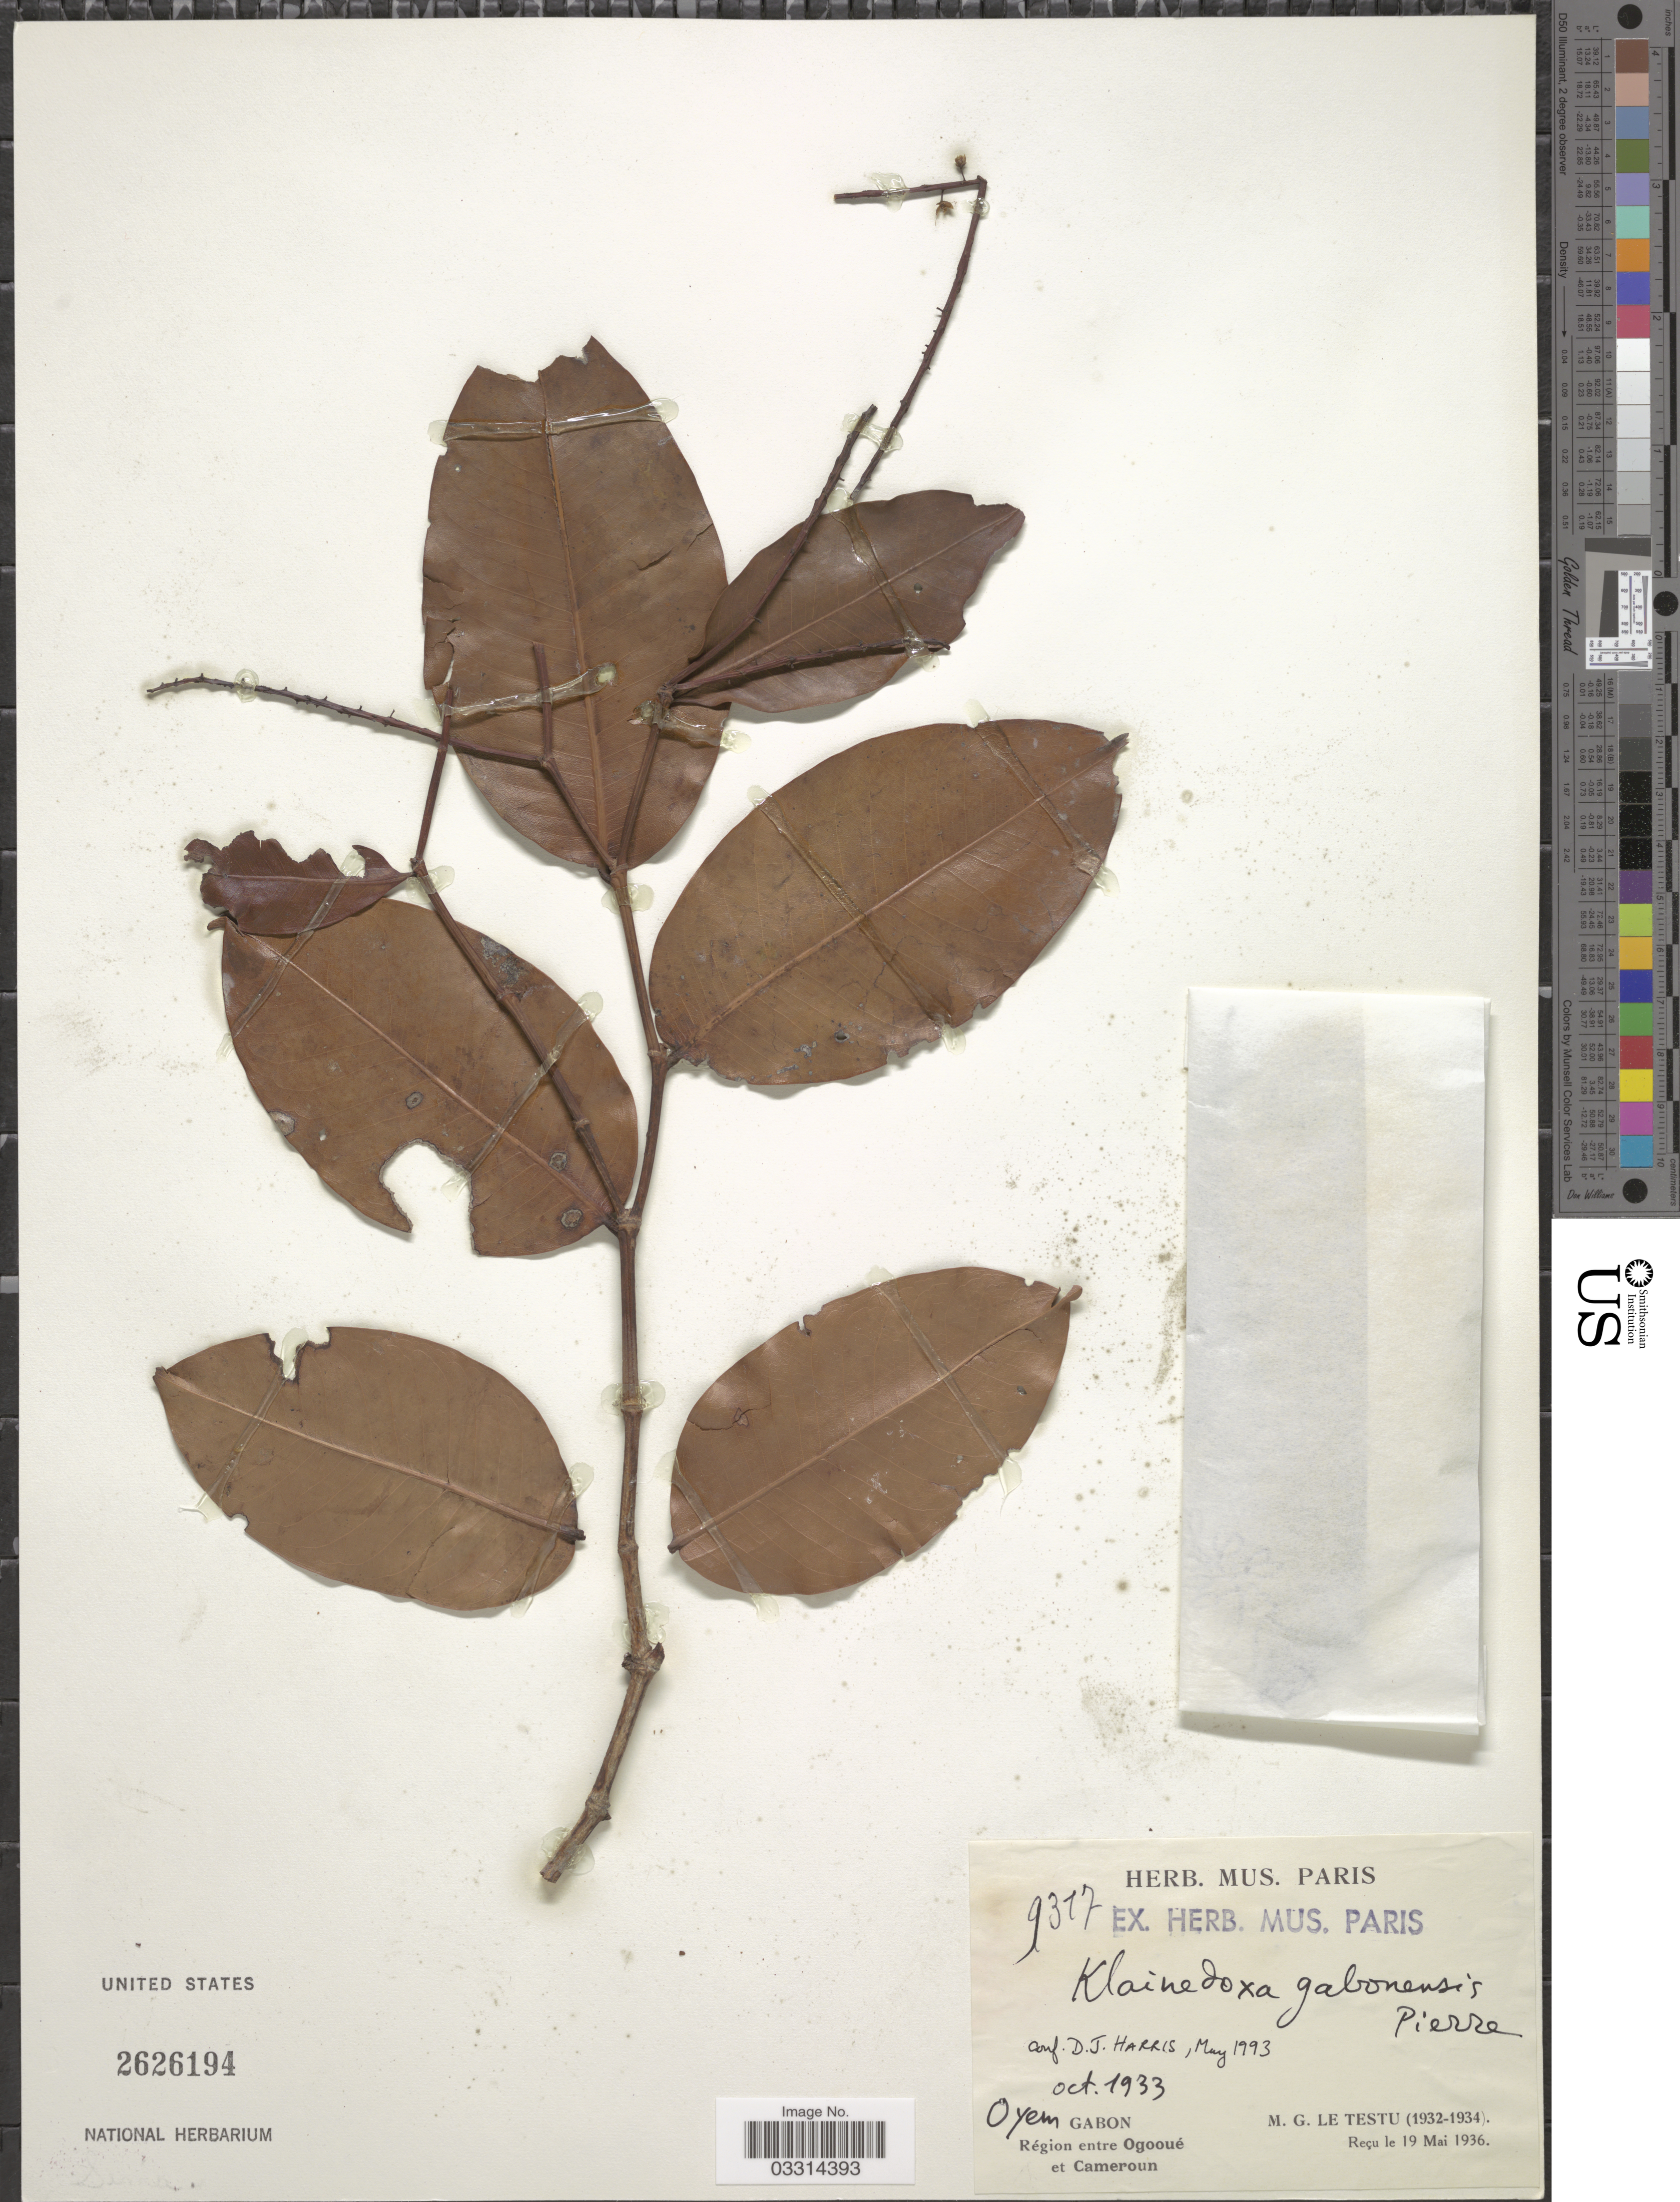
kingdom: Plantae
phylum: Tracheophyta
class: Magnoliopsida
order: Malpighiales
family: Irvingiaceae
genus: Klainedoxa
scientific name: Klainedoxa gabonensis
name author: Pierre ex Engl.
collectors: G. Le Testu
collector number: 9317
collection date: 1933-10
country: Gabon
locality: Oyem. Région entre Ogooué et Cameroun.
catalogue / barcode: US 2626194